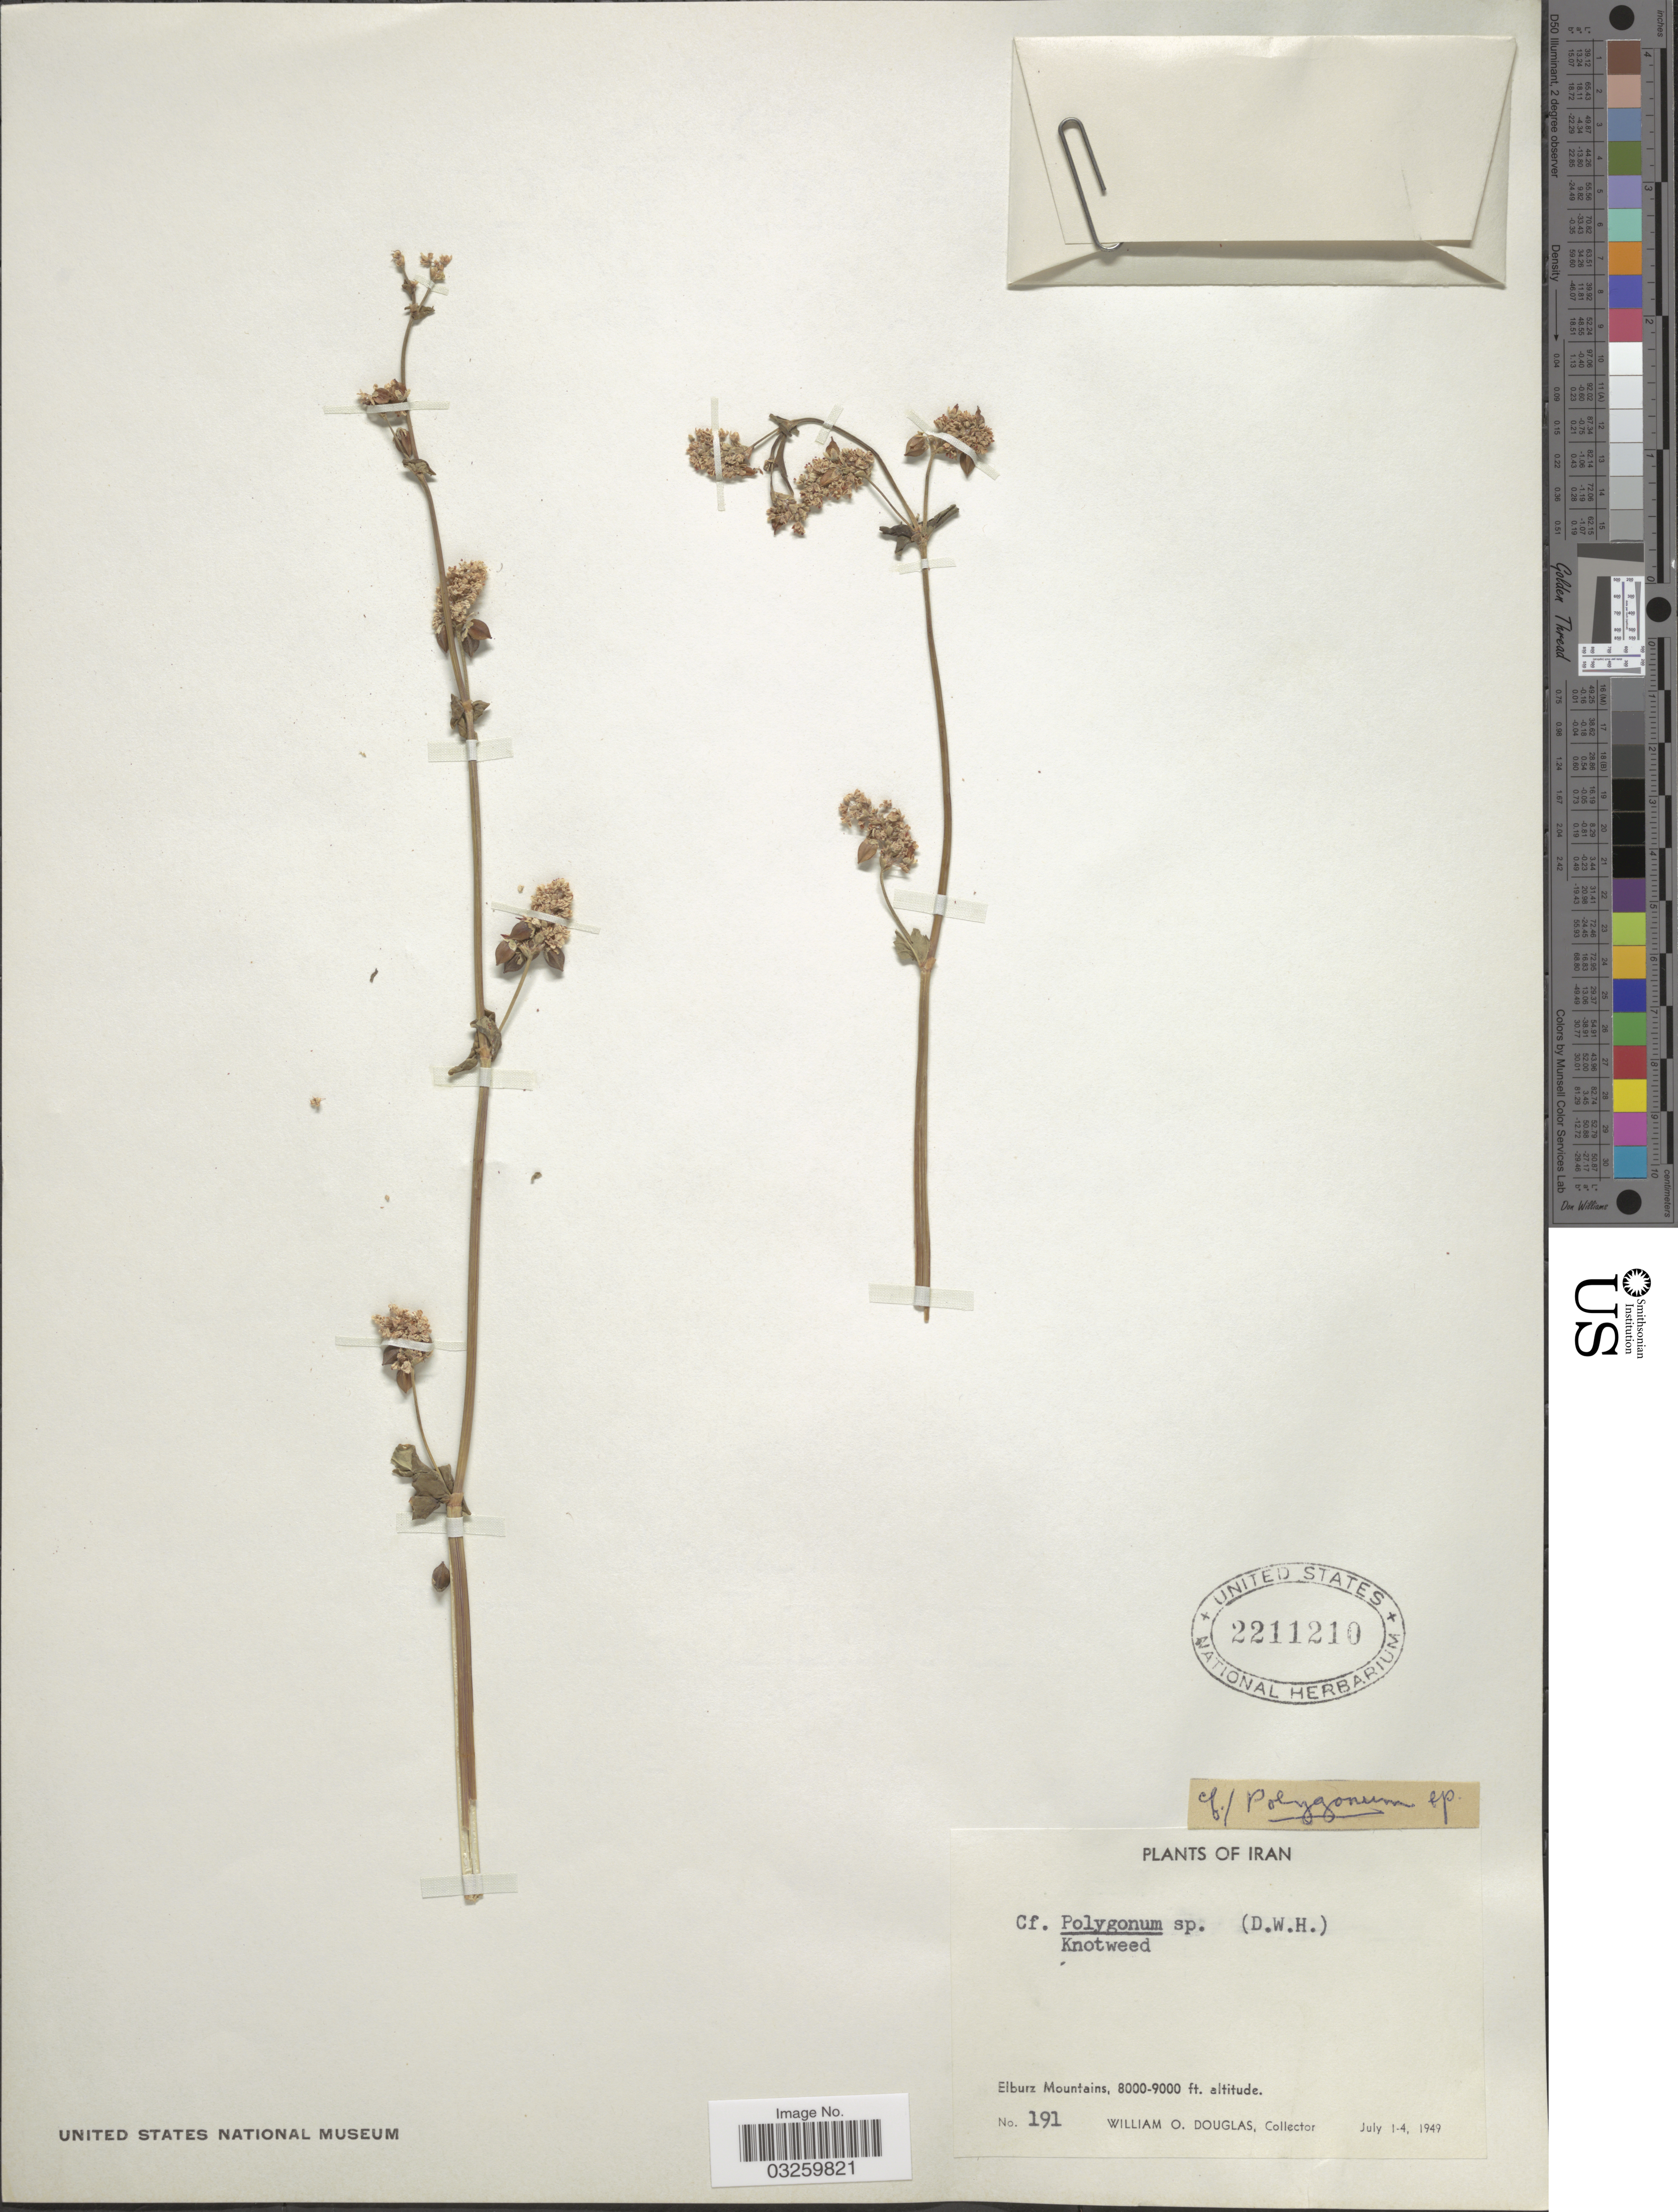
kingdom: Plantae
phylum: Tracheophyta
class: Magnoliopsida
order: Caryophyllales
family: Polygonaceae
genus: Polygonum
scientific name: Polygonum sp.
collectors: W. Douglas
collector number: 191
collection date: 1949-07-01/1949-07-04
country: Iran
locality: Elburz Mountains.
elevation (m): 2438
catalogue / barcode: US 2211210